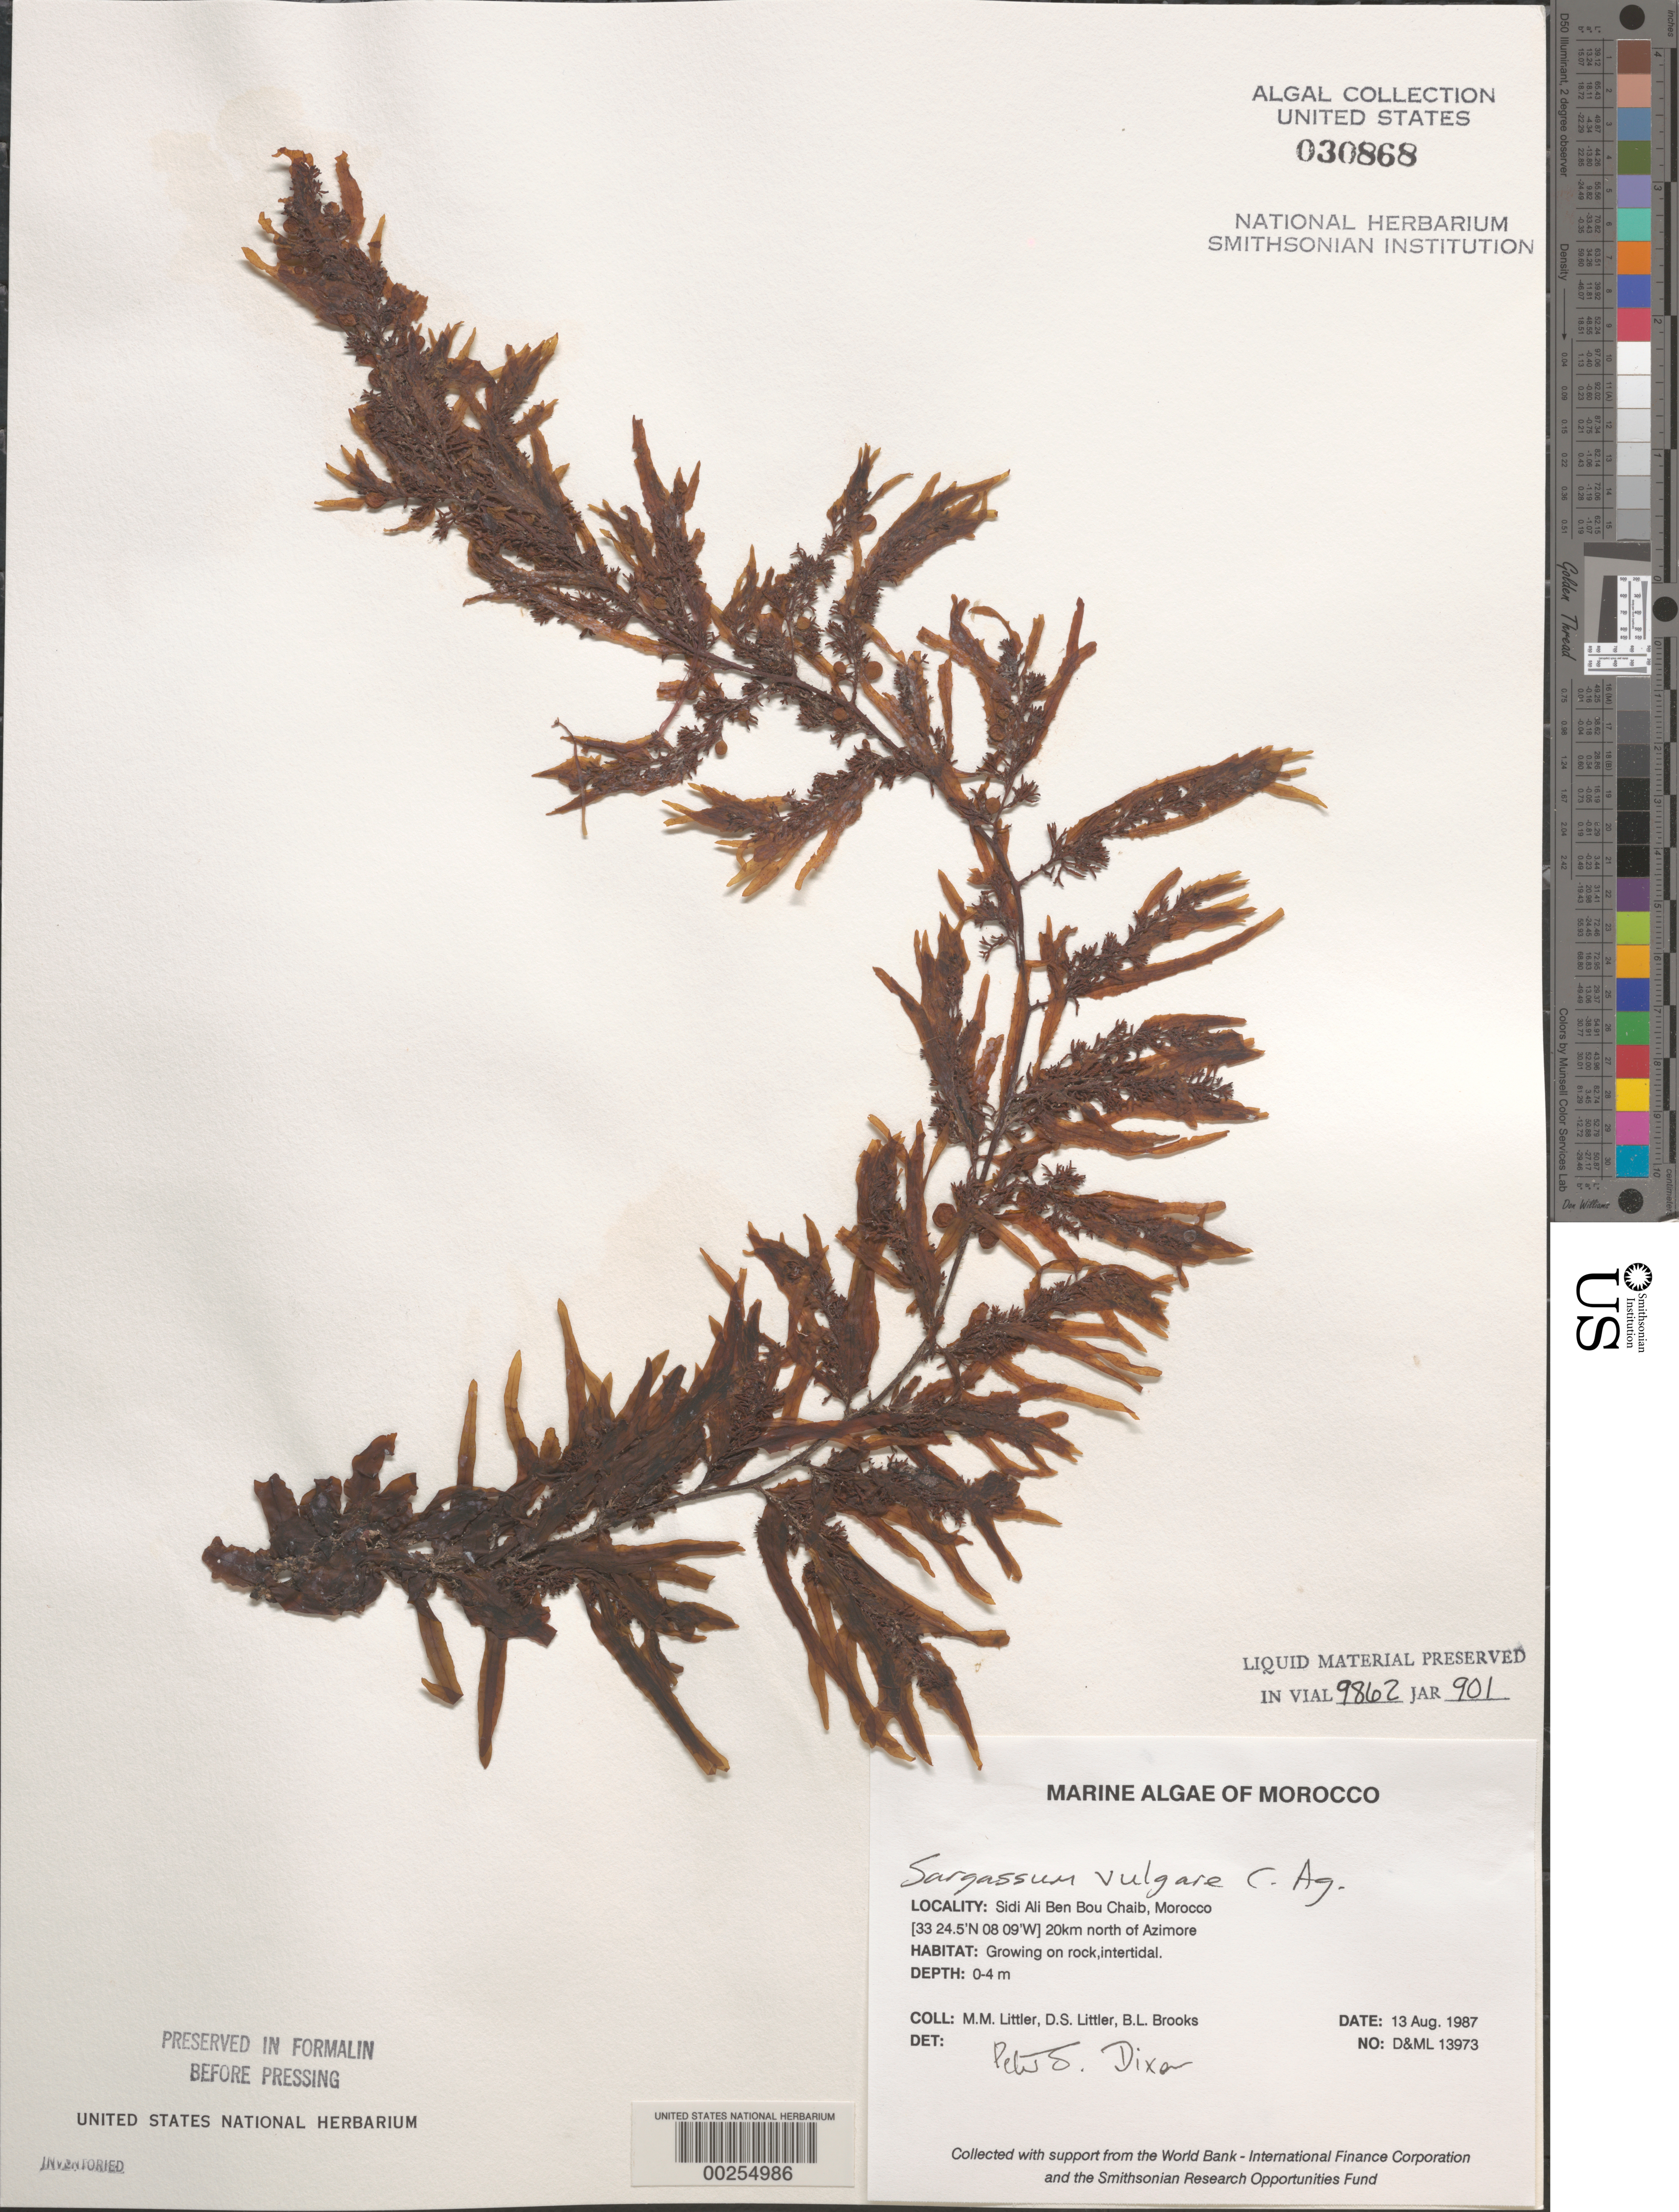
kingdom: Chromista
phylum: Ochrophyta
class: Phaeophyceae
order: Fucales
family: Sargassaceae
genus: Sargassum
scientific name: Sargassum vulgare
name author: C. Agardh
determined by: Dixon, P. S.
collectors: M. M. Littler, D. S. Littler & B. Brooks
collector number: D&ML 13973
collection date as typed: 13 Aug 1987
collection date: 1987-08-13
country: Morocco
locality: Sidi Ali Ben Bou Chaib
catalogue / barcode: US 30868